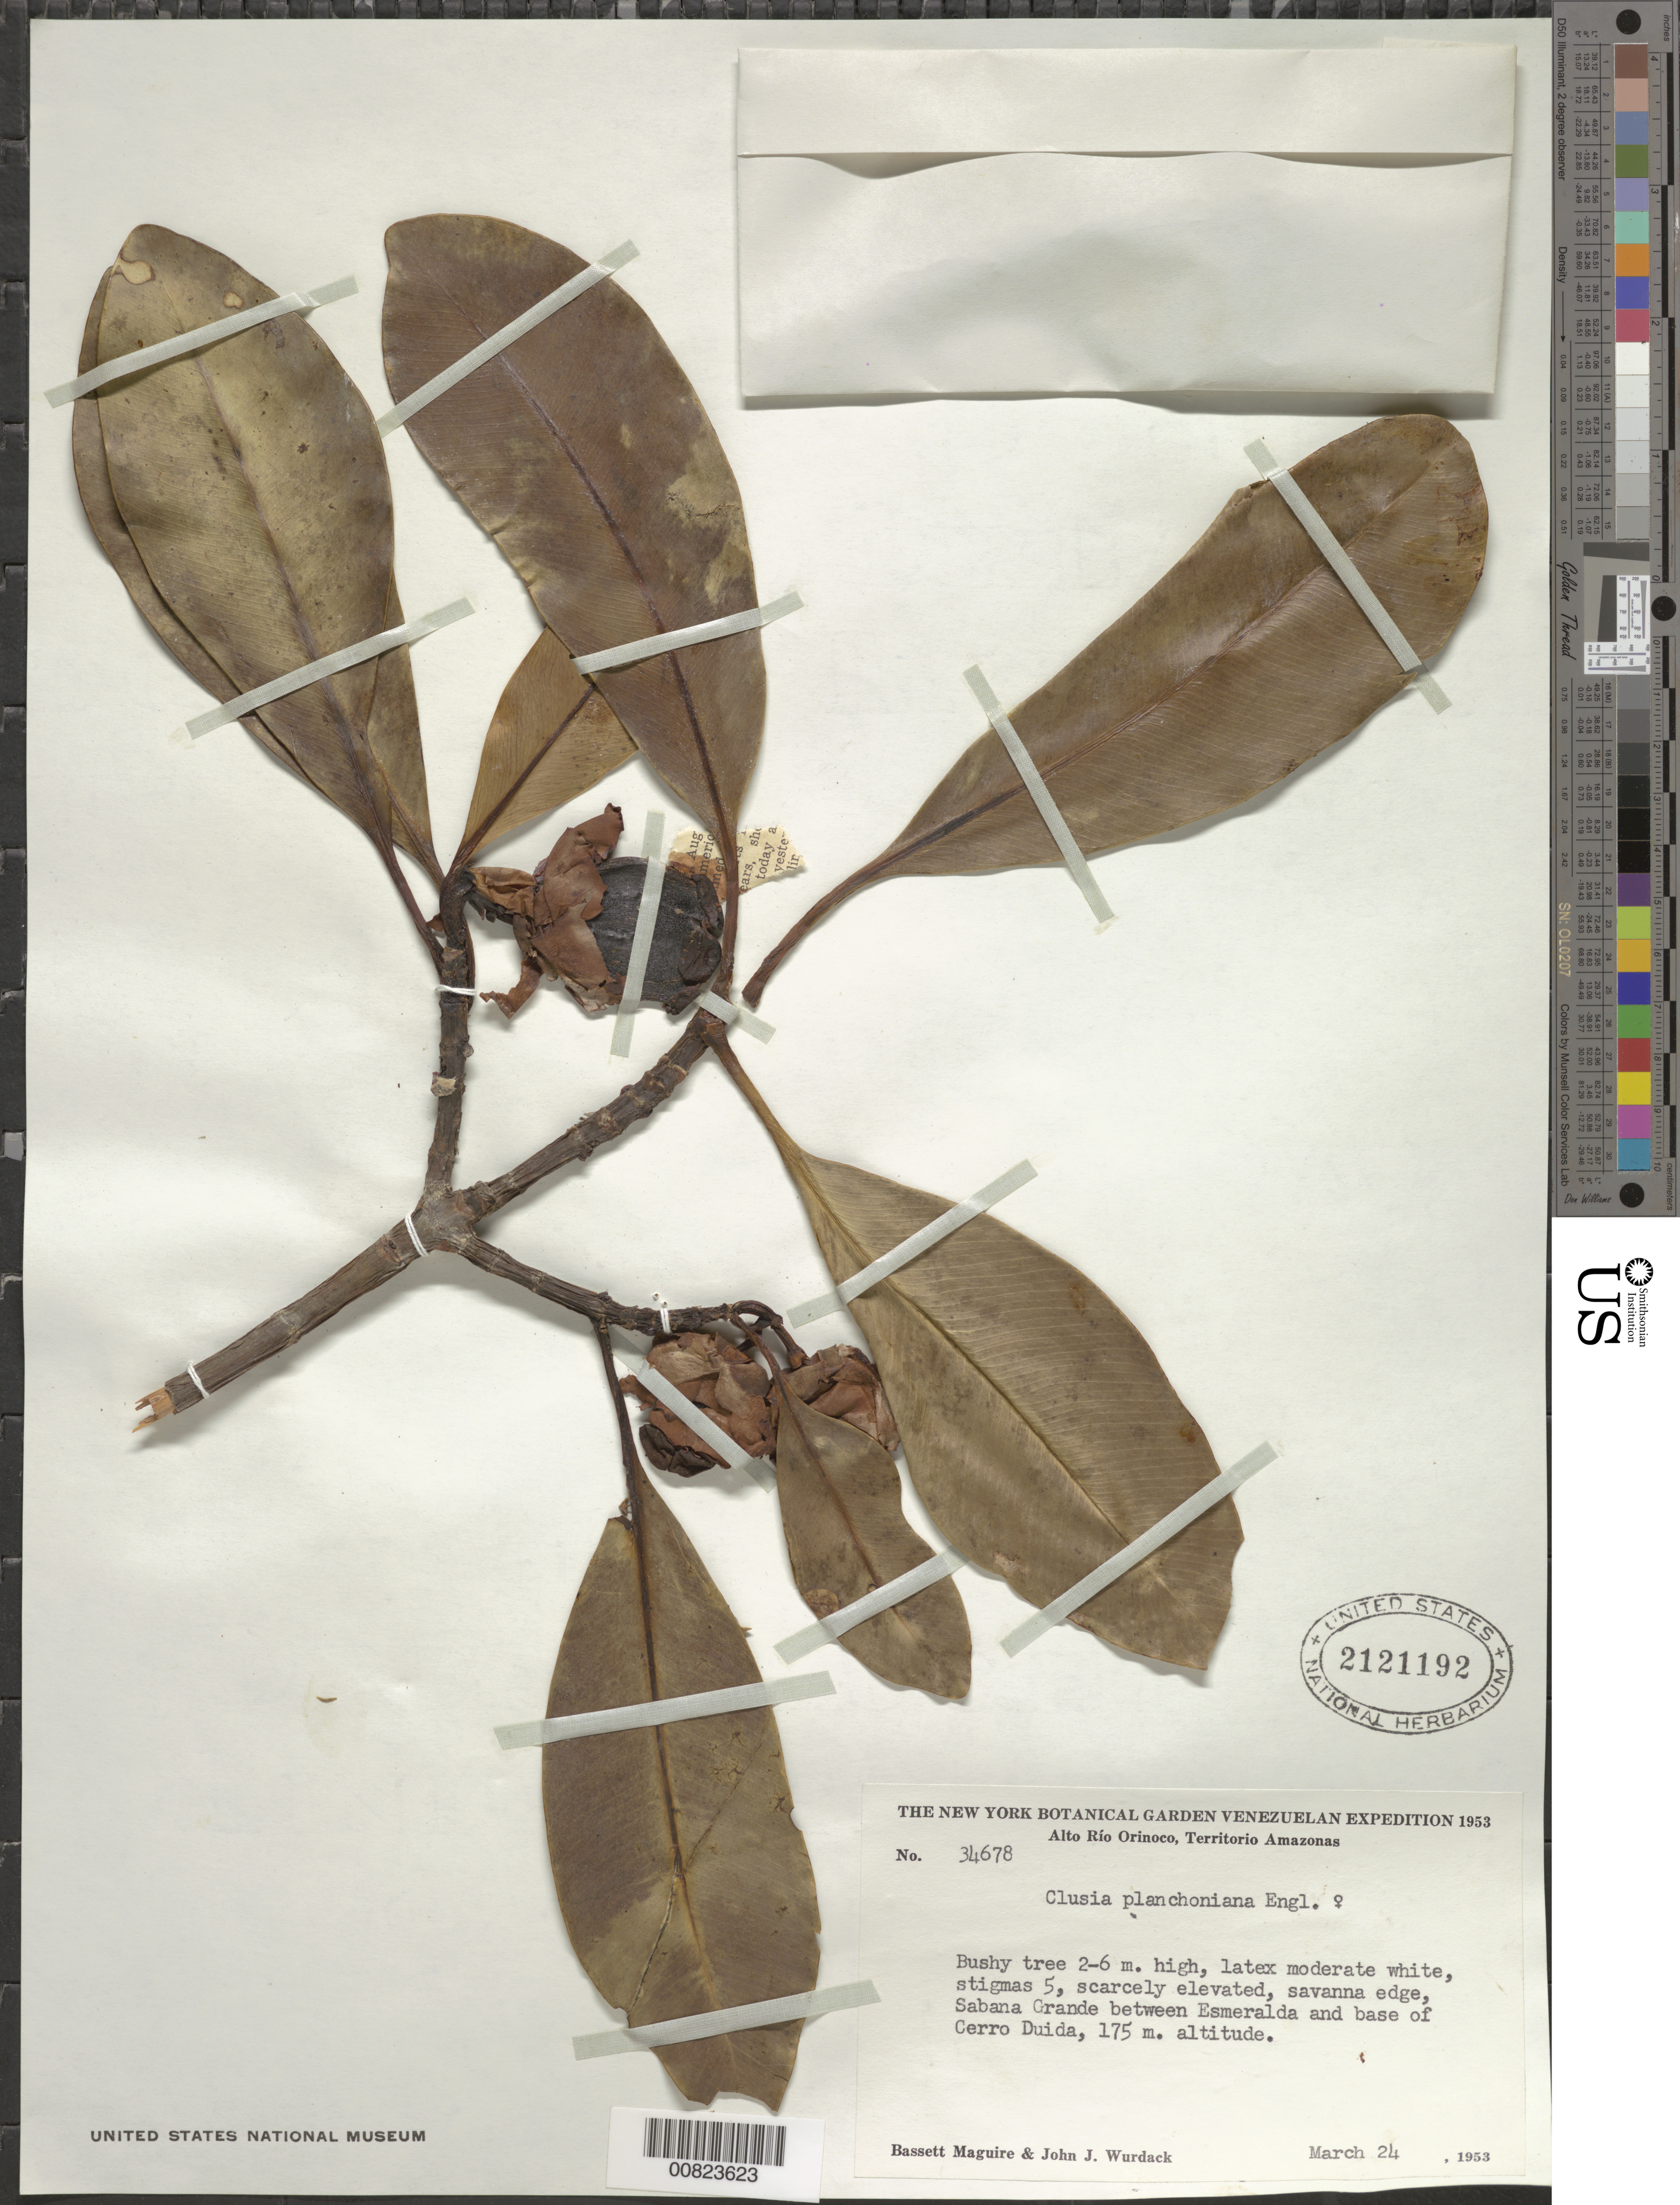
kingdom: Plantae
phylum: Tracheophyta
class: Magnoliopsida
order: Malpighiales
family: Clusiaceae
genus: Clusia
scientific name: Clusia planchoniana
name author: Engl.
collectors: B. Maguire & J. J. Wurdack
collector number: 34678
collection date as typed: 24-Mar-53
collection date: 1953-03-24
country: Venezuela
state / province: Amazonas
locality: Alto Río Orinoco, Sabana Grande, betw. Esmeralda & Cerro Duida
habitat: Savanna edge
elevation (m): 175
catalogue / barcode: US 2121192